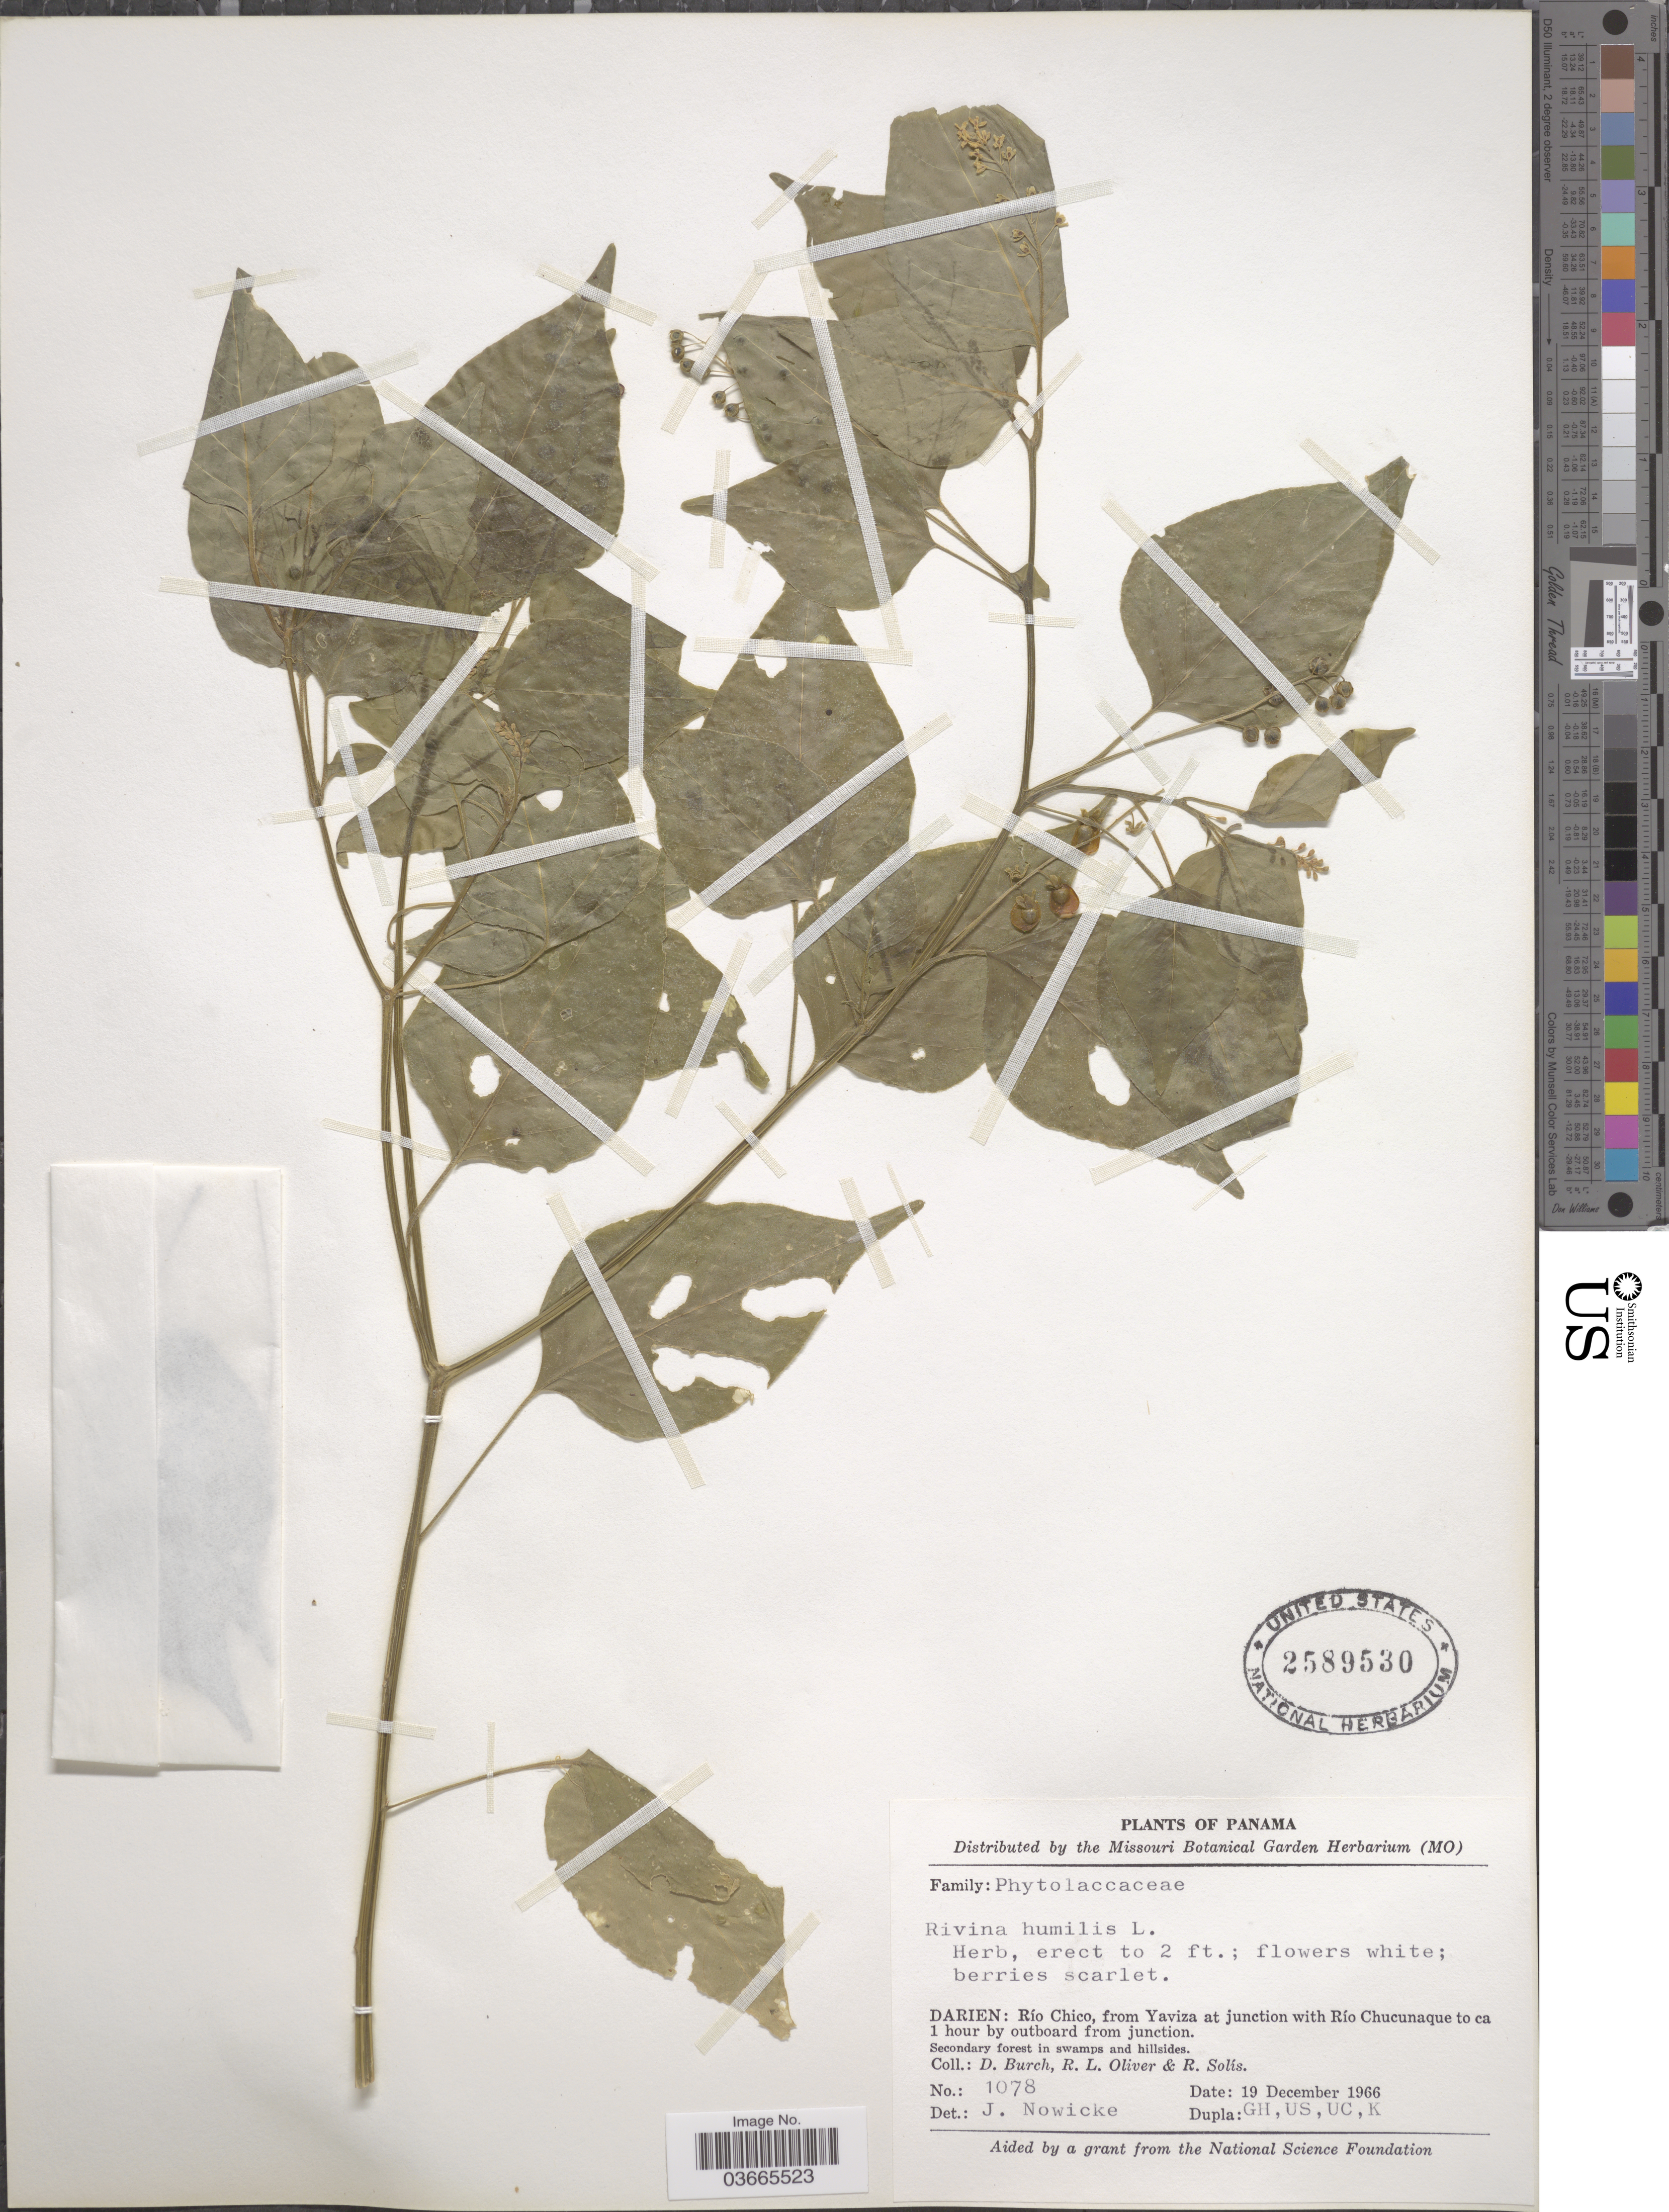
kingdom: Plantae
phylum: Tracheophyta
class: Magnoliopsida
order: Caryophyllales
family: Phytolaccaceae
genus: Rivina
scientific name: Rivina humilis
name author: L.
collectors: D. Burch, R. Oliver & R. Solis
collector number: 1078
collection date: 1966-12-19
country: Panama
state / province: Darién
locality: Río Chico, from Yaviza at junction with Río Chucunaque to ca 1 hour by outboard from junction.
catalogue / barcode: US 2589530